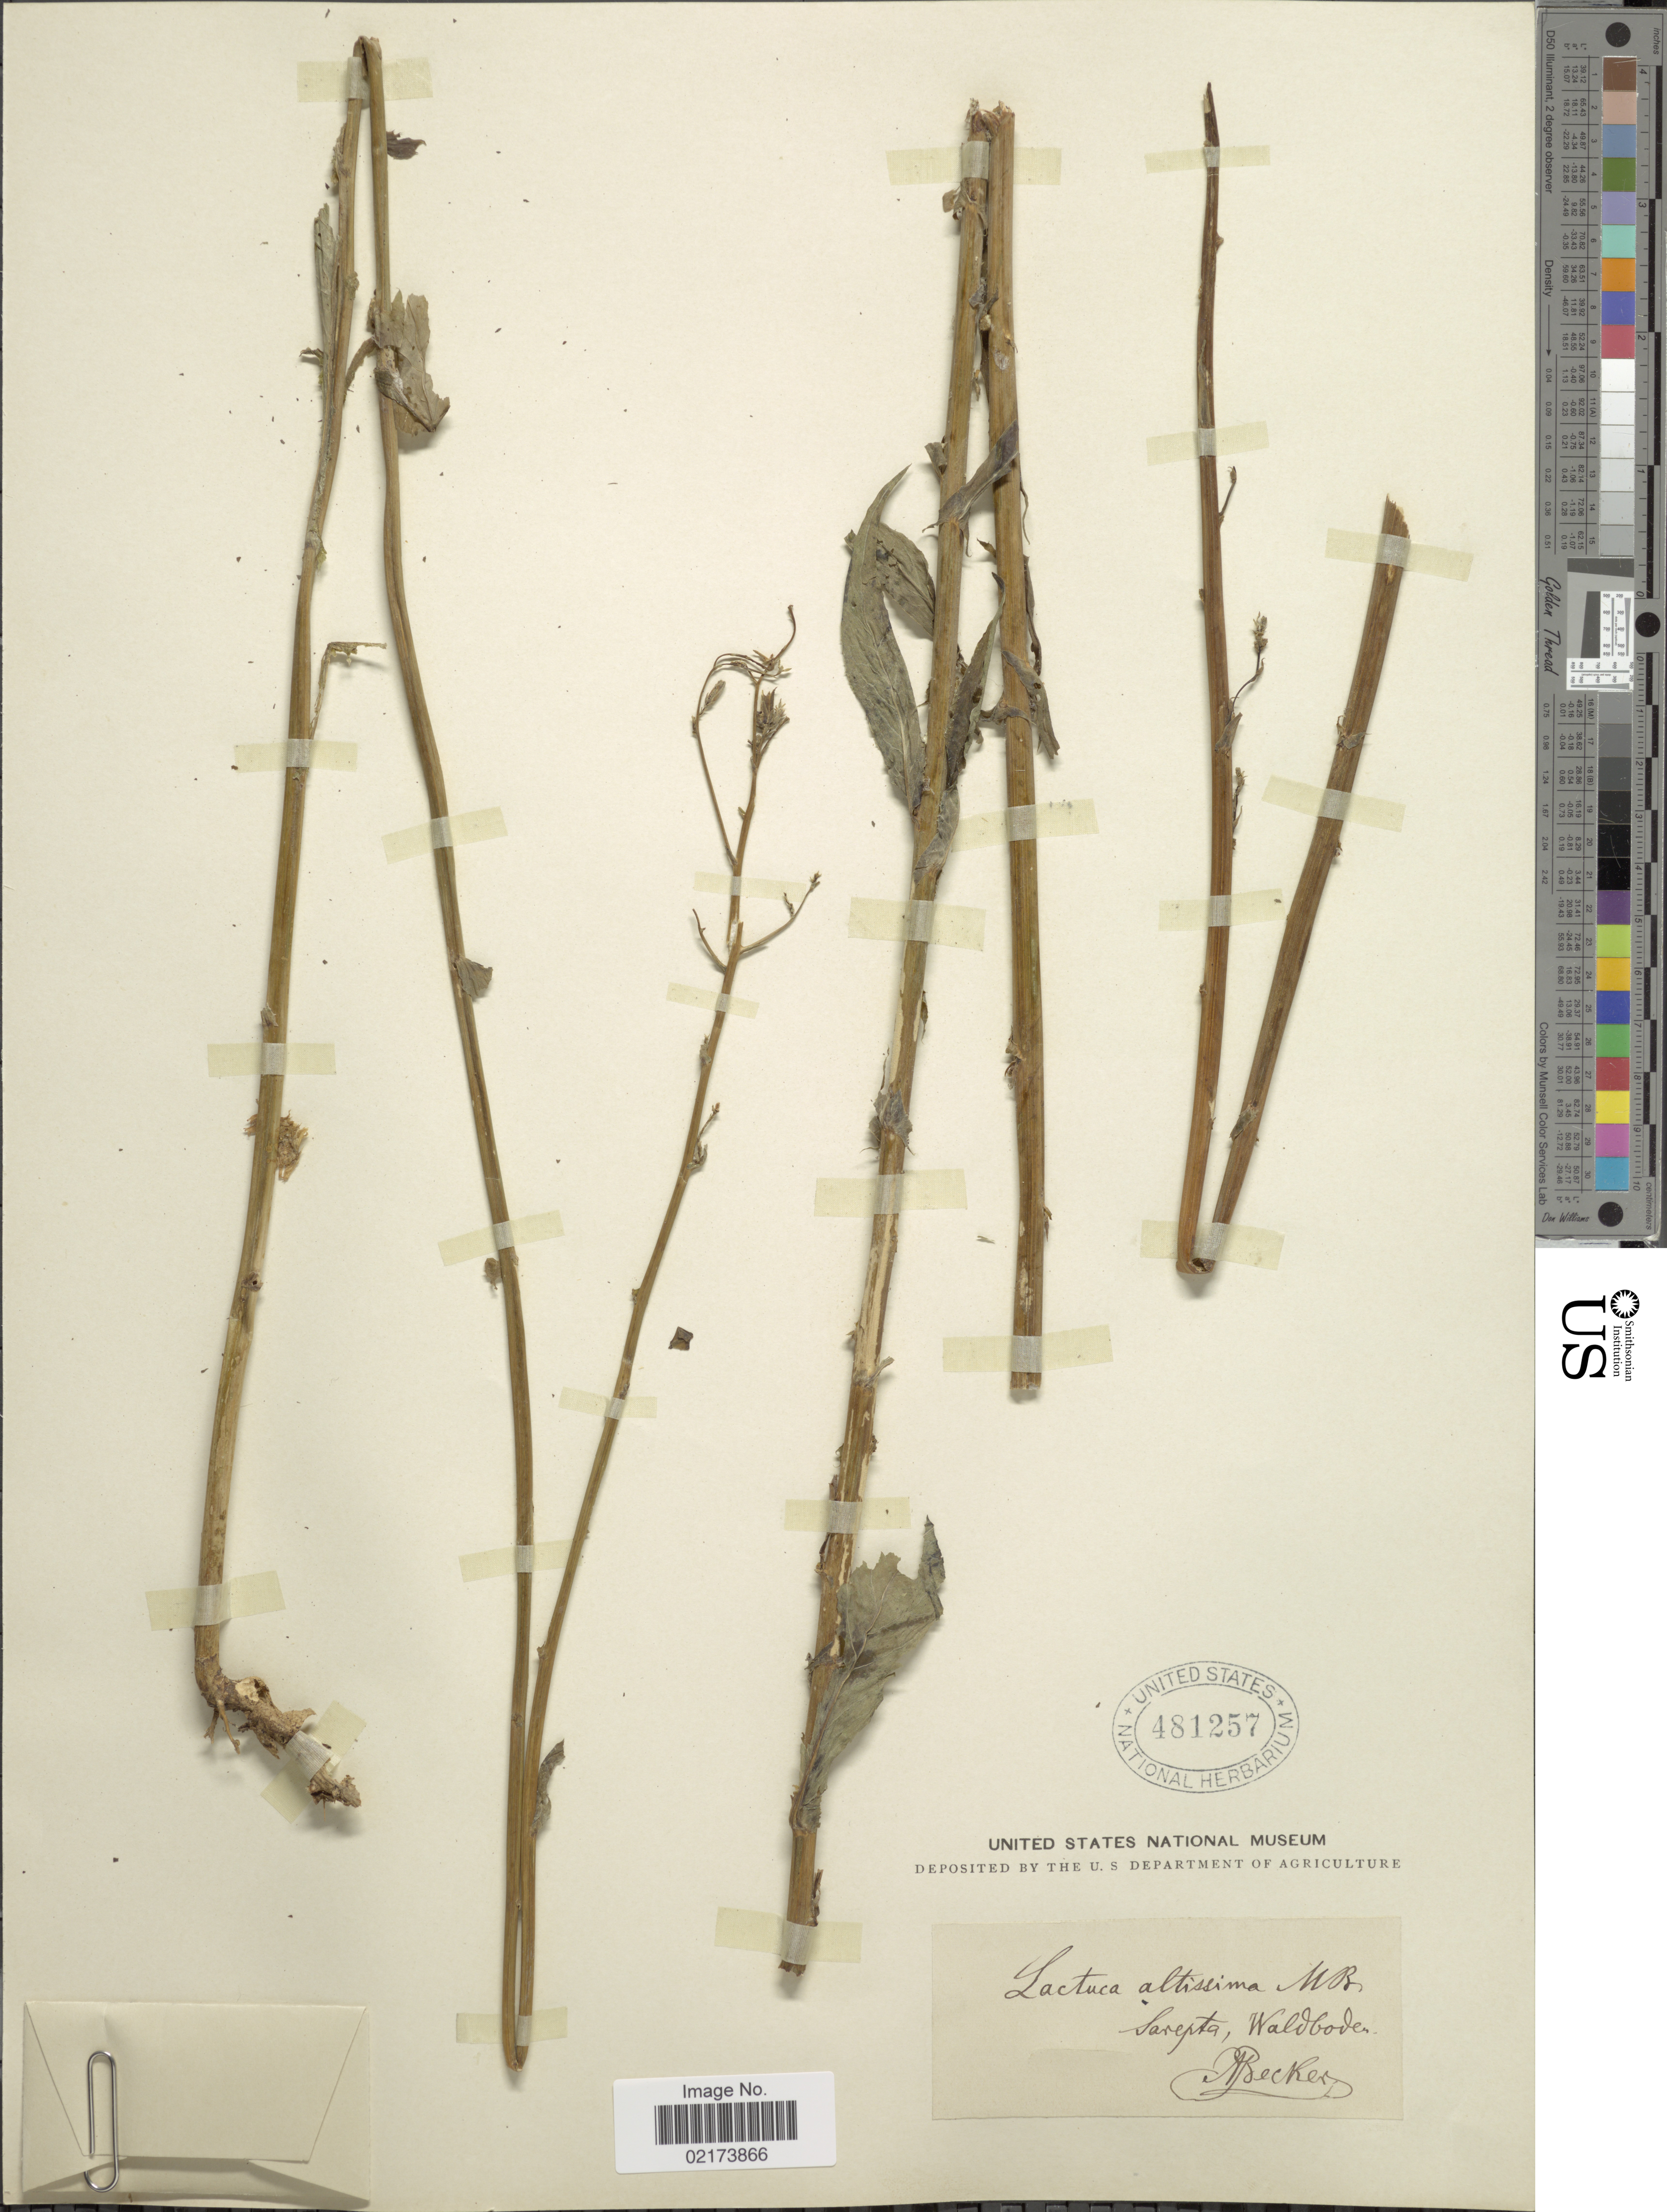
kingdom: Plantae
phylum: Tracheophyta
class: Magnoliopsida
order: Asterales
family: Asteraceae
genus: Lactuca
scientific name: Lactuca quercina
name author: L.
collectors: A. Becker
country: Russian Federation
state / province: Volgograd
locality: Sarepta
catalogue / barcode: US 481257